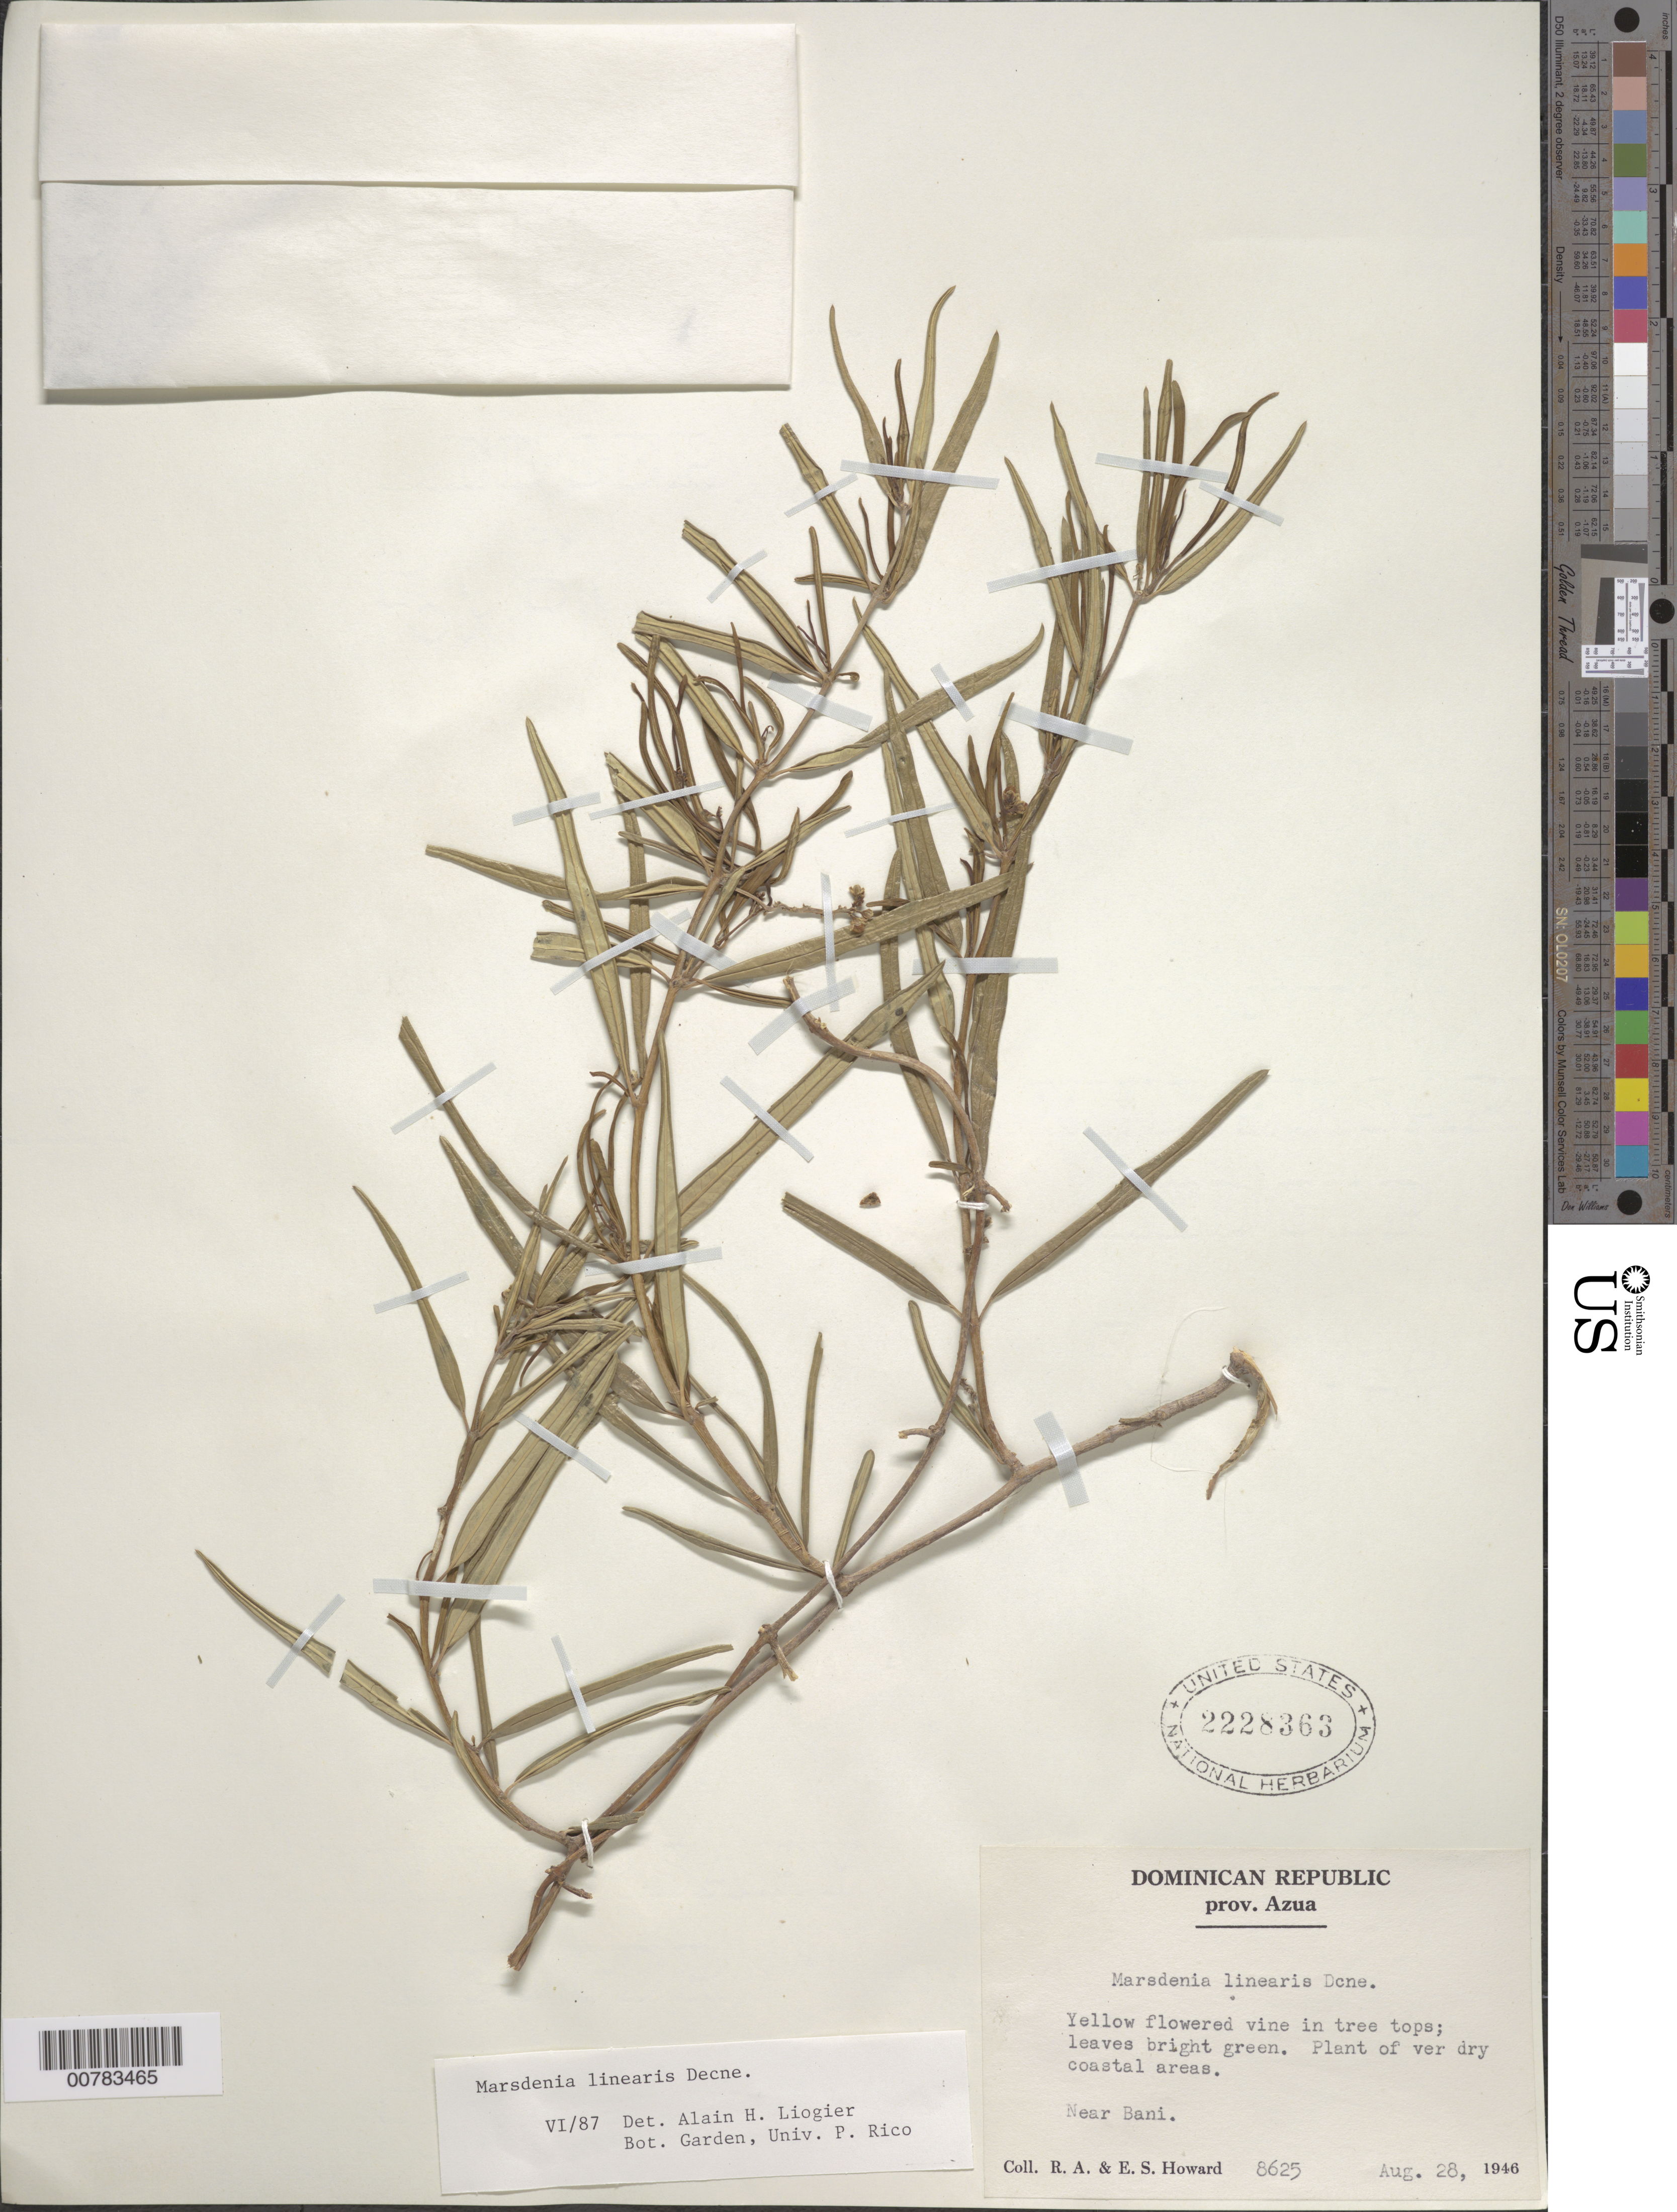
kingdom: Plantae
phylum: Tracheophyta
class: Magnoliopsida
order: Gentianales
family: Apocynaceae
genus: Marsdenia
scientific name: Marsdenia linearis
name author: Decne.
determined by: Liogier, Alain H.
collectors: R. A. Howard & E. S. Howard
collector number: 8625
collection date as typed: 28 Aug 1946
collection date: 1946-08-28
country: Dominican Republic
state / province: Azua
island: Hispaniola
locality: Near Bani.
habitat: Very dry coastal areas.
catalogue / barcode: US 2228363